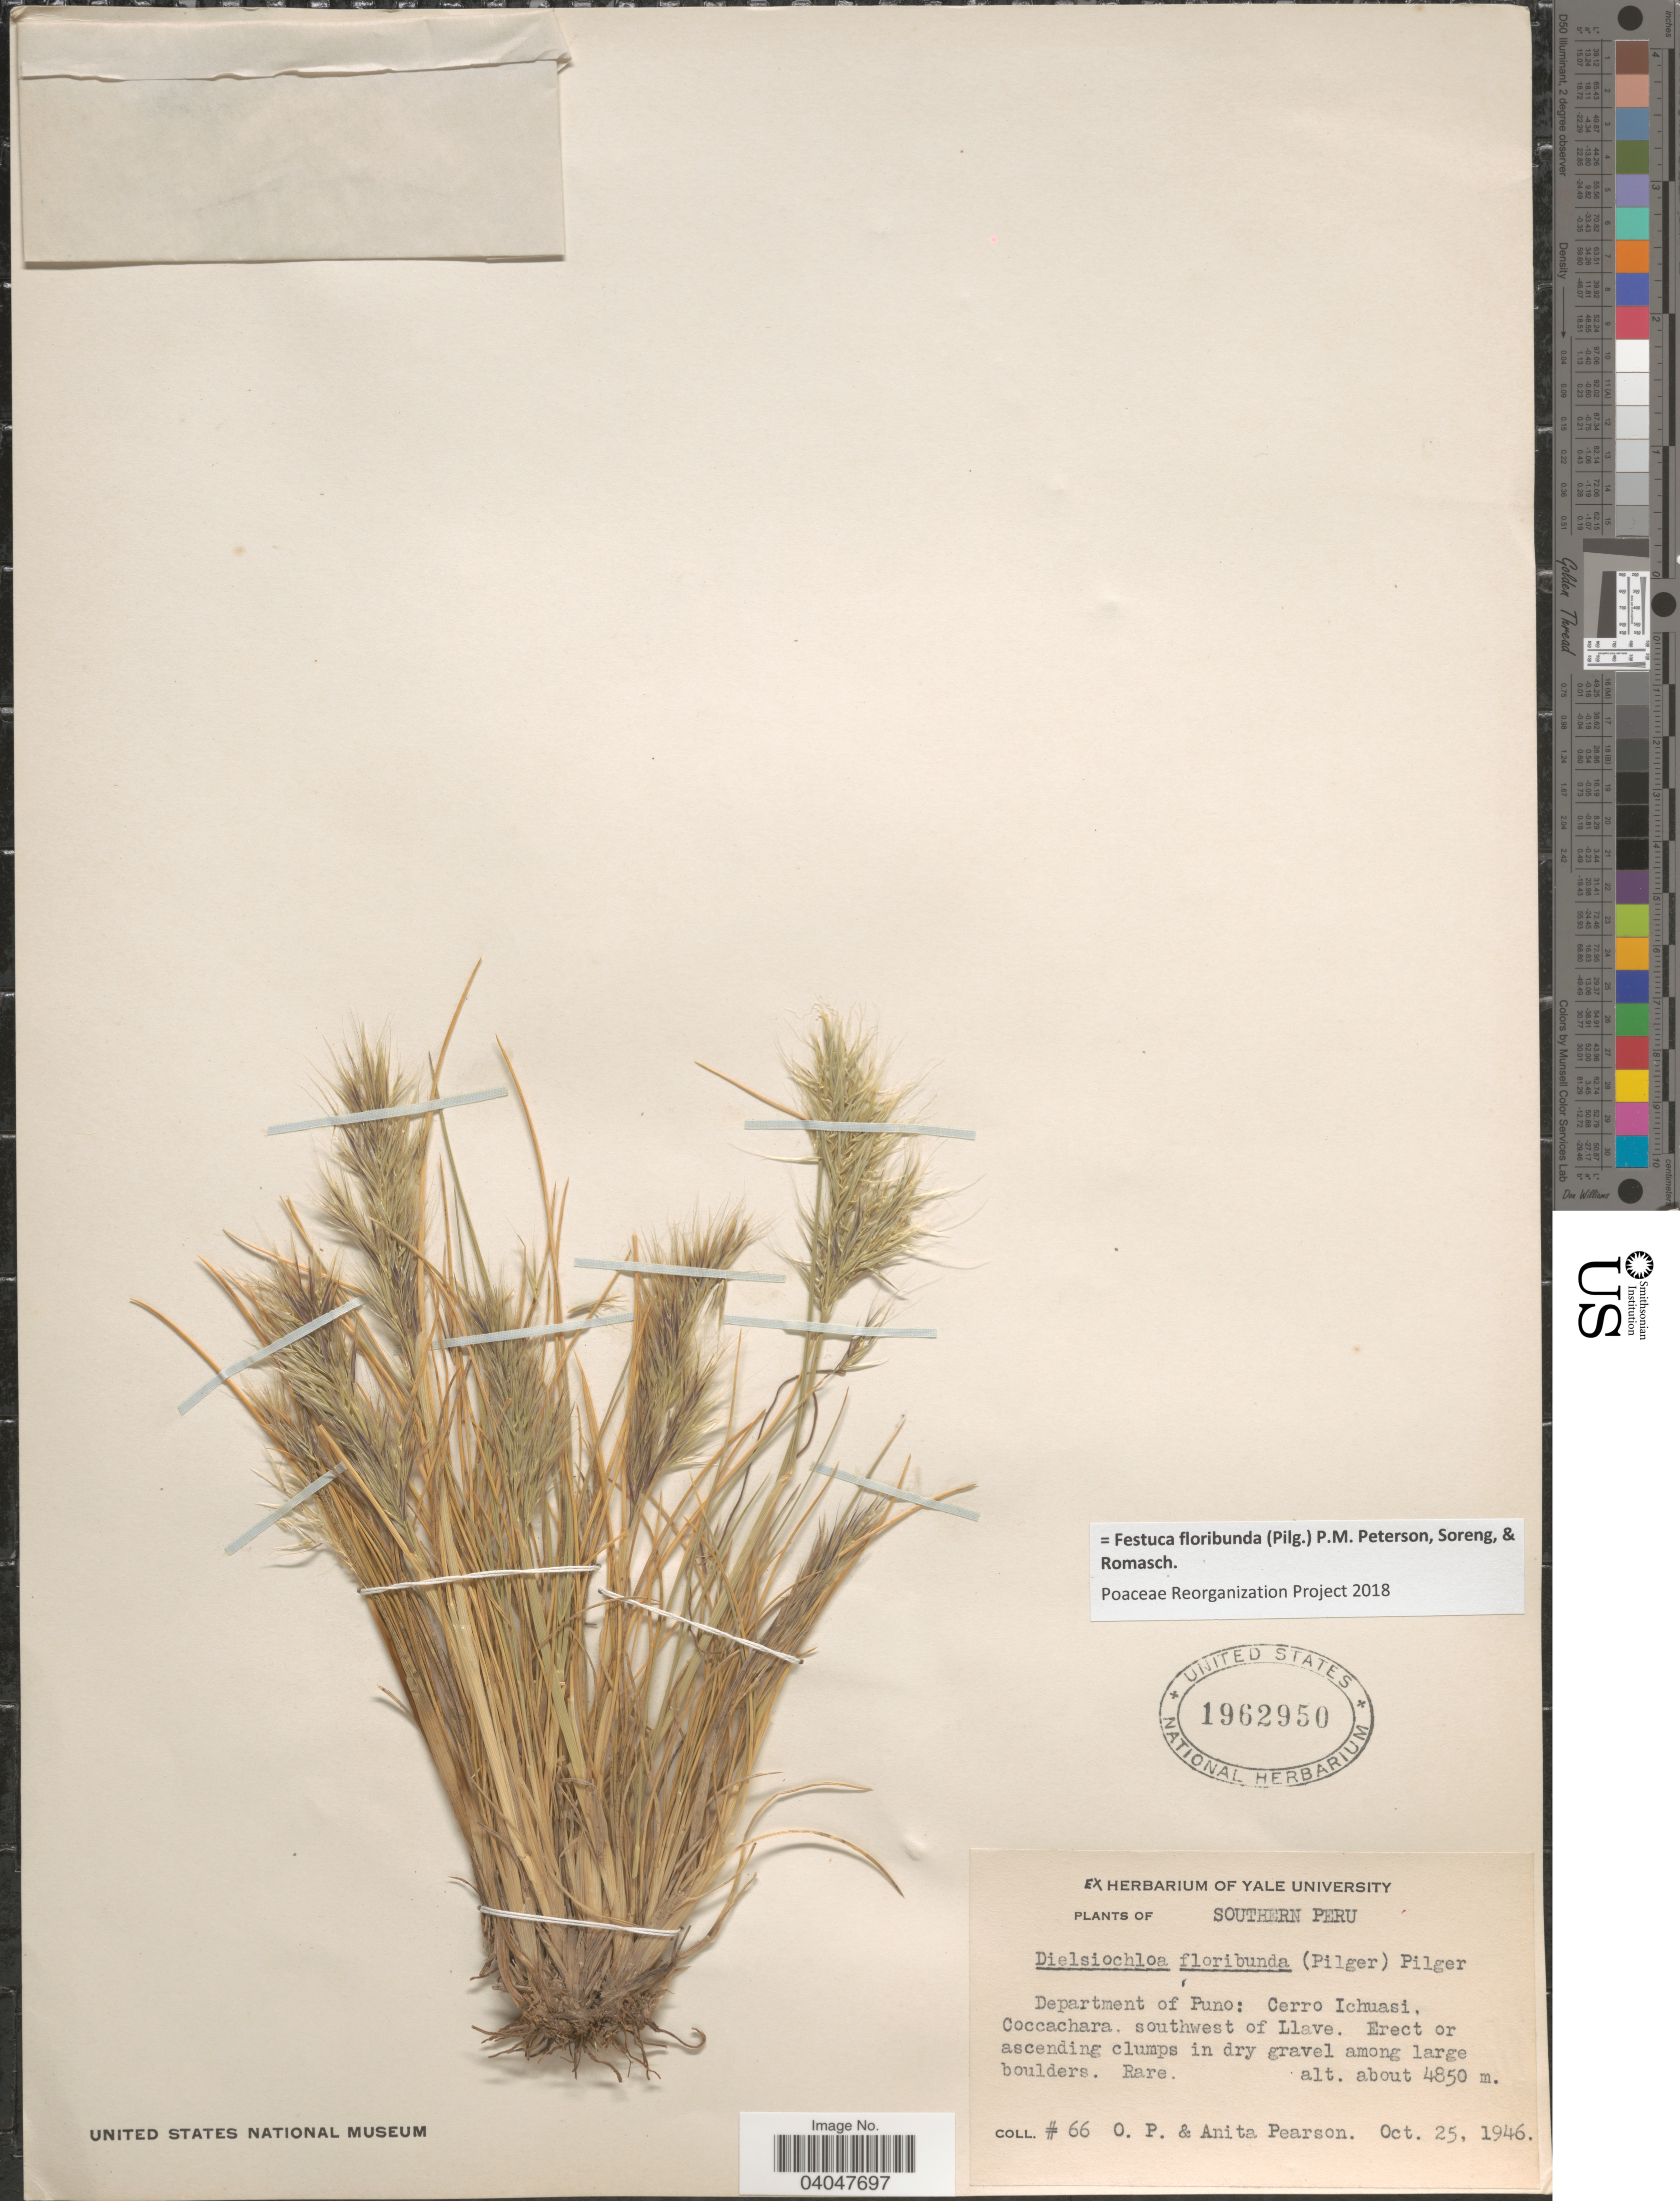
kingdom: Plantae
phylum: Tracheophyta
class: Liliopsida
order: Poales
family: Poaceae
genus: Festuca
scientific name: Festuca floribunda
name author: (Pilg.) P.M. Peterson et al.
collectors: O. P. Pearson & A. Pearson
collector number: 66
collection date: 1946-10-25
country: Peru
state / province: Puno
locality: Southern Peru. Departamento of Puno: Cerro Ichuasi, Coccachara, southwest of Llave.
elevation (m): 4850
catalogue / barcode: US 1962950